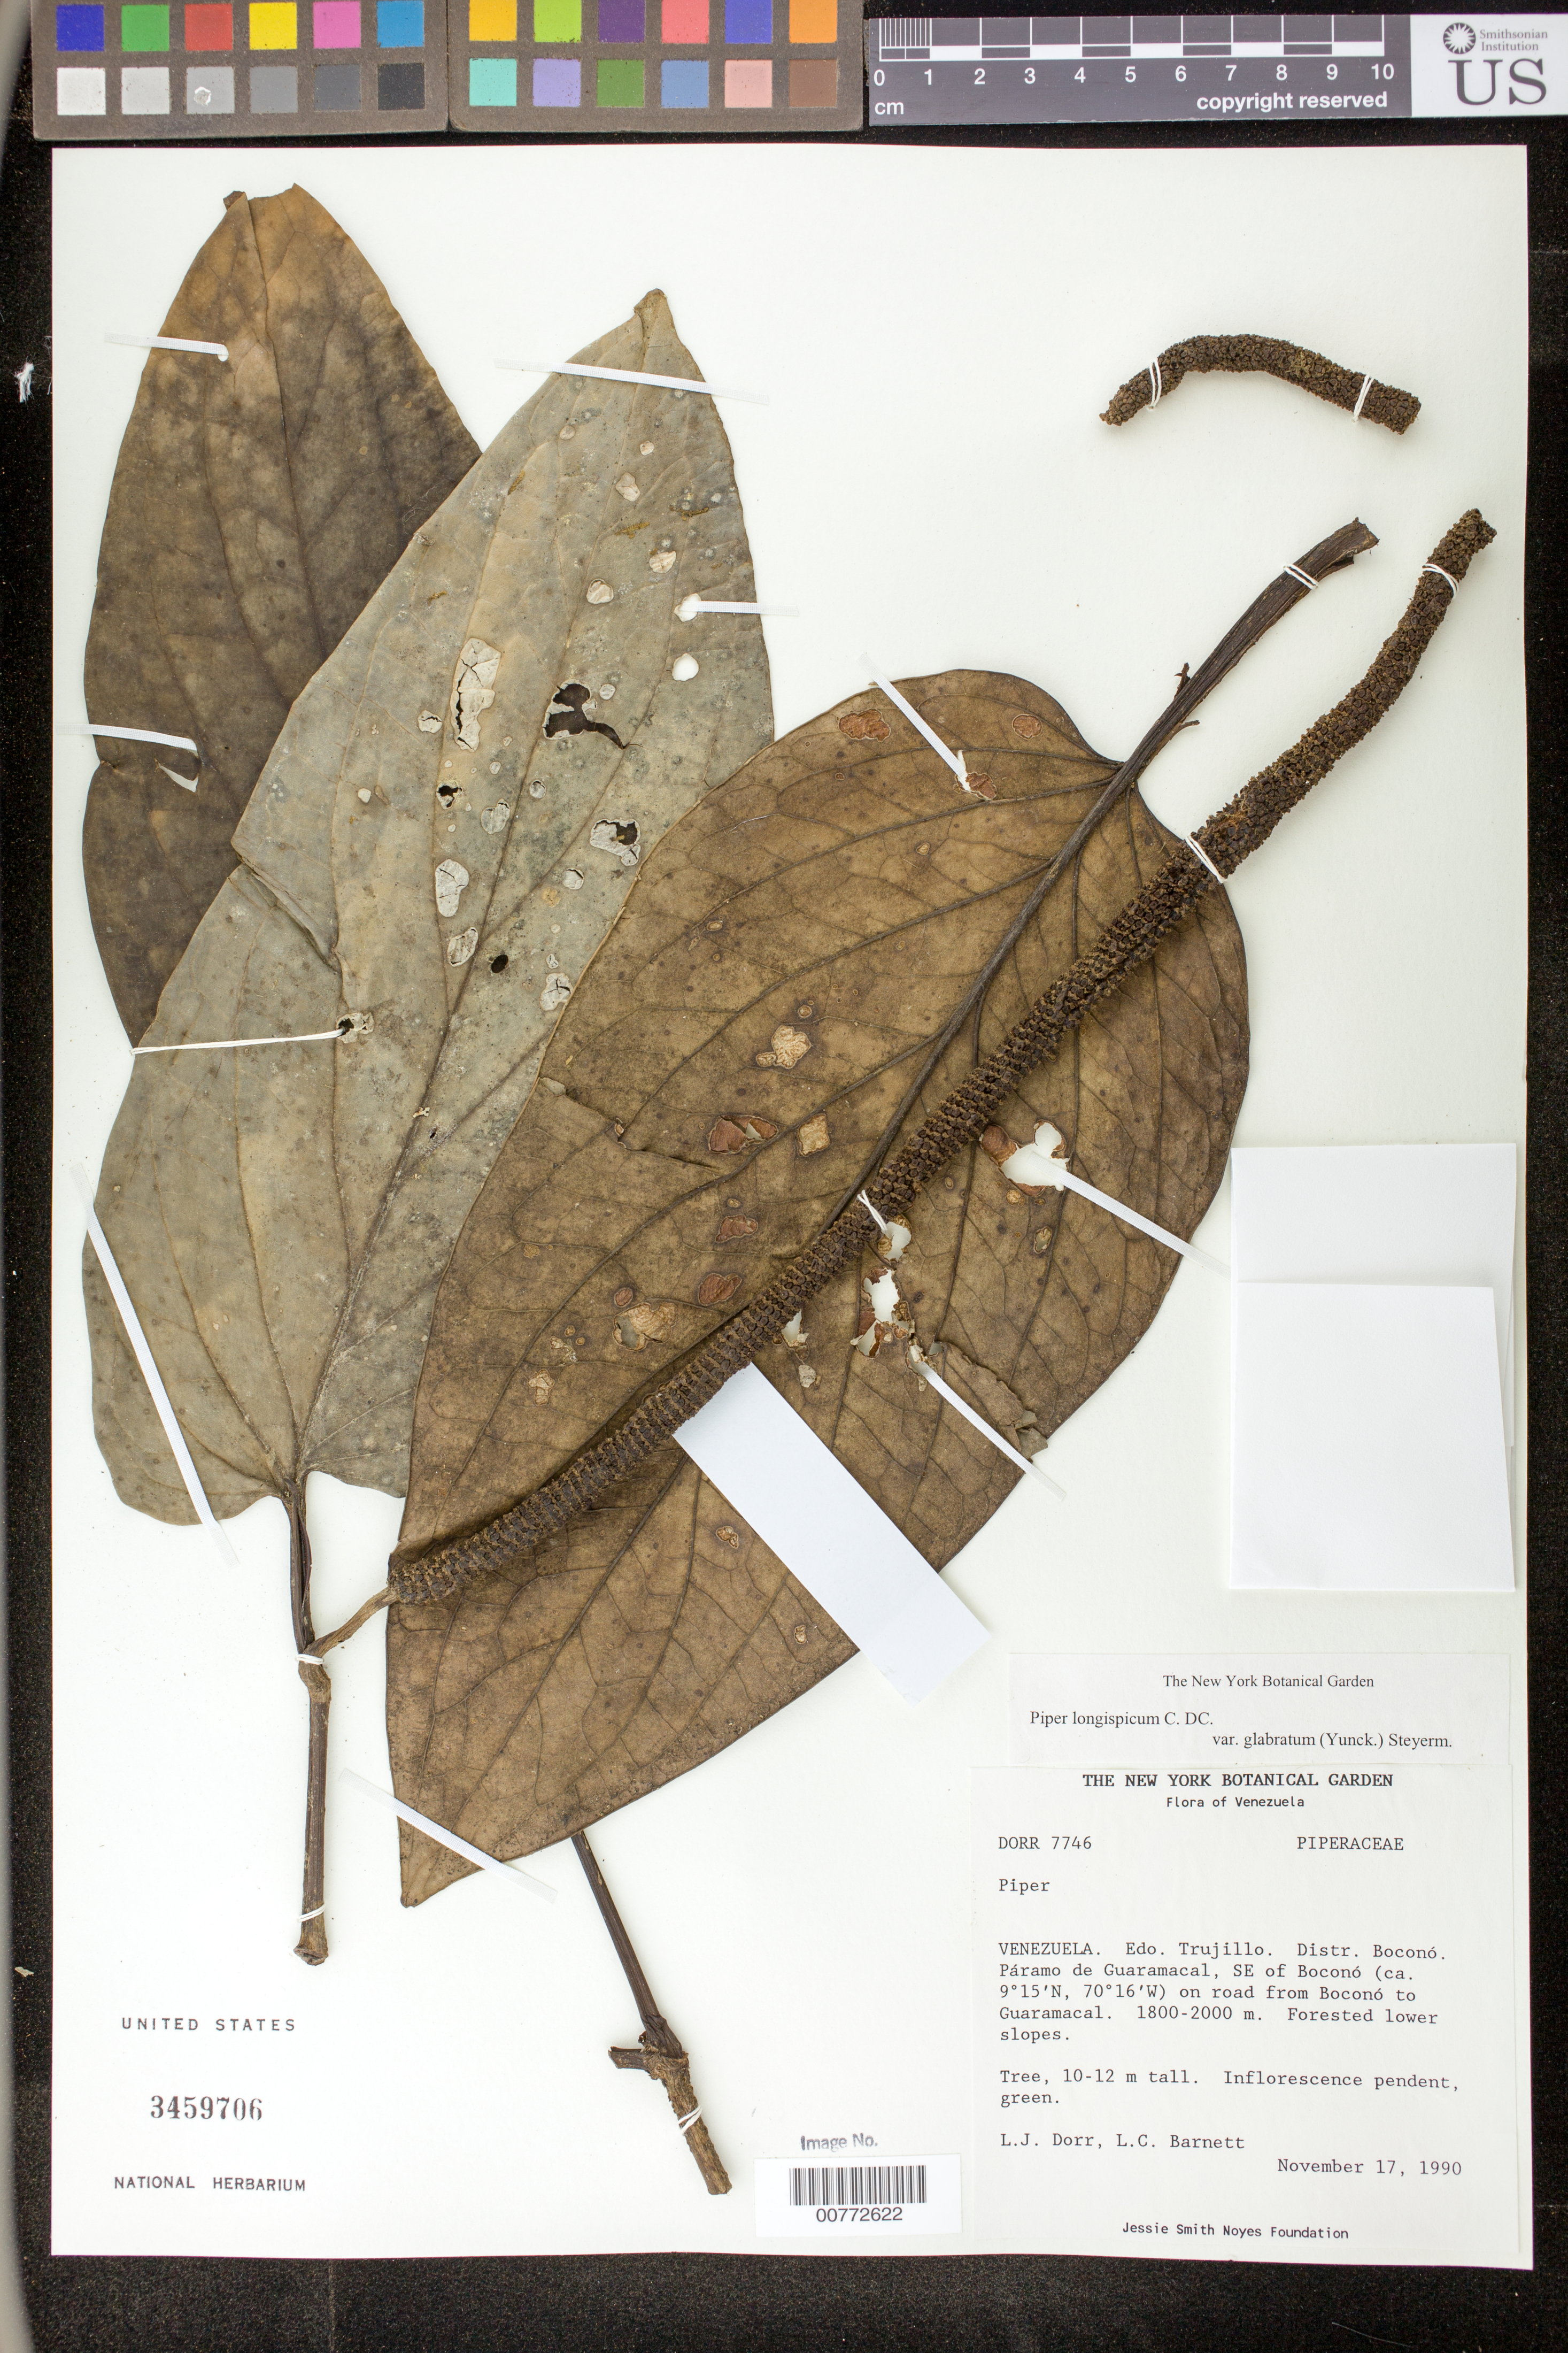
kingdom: Plantae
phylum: Tracheophyta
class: Magnoliopsida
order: Piperales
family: Piperaceae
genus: Piper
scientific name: Piper longispicum var. glabratum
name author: (Yunck.) Steyerm.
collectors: L. J. Dorr & L. C. Barnett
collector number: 7746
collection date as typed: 17 Nov 1990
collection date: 1990-11-17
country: Venezuela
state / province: Trujillo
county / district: Boconó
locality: Páramo de Guaramacal, SE of Boconó on road from Boconó to Guaramacal.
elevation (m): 1800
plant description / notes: NY, PORT, US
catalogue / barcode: US 3459706